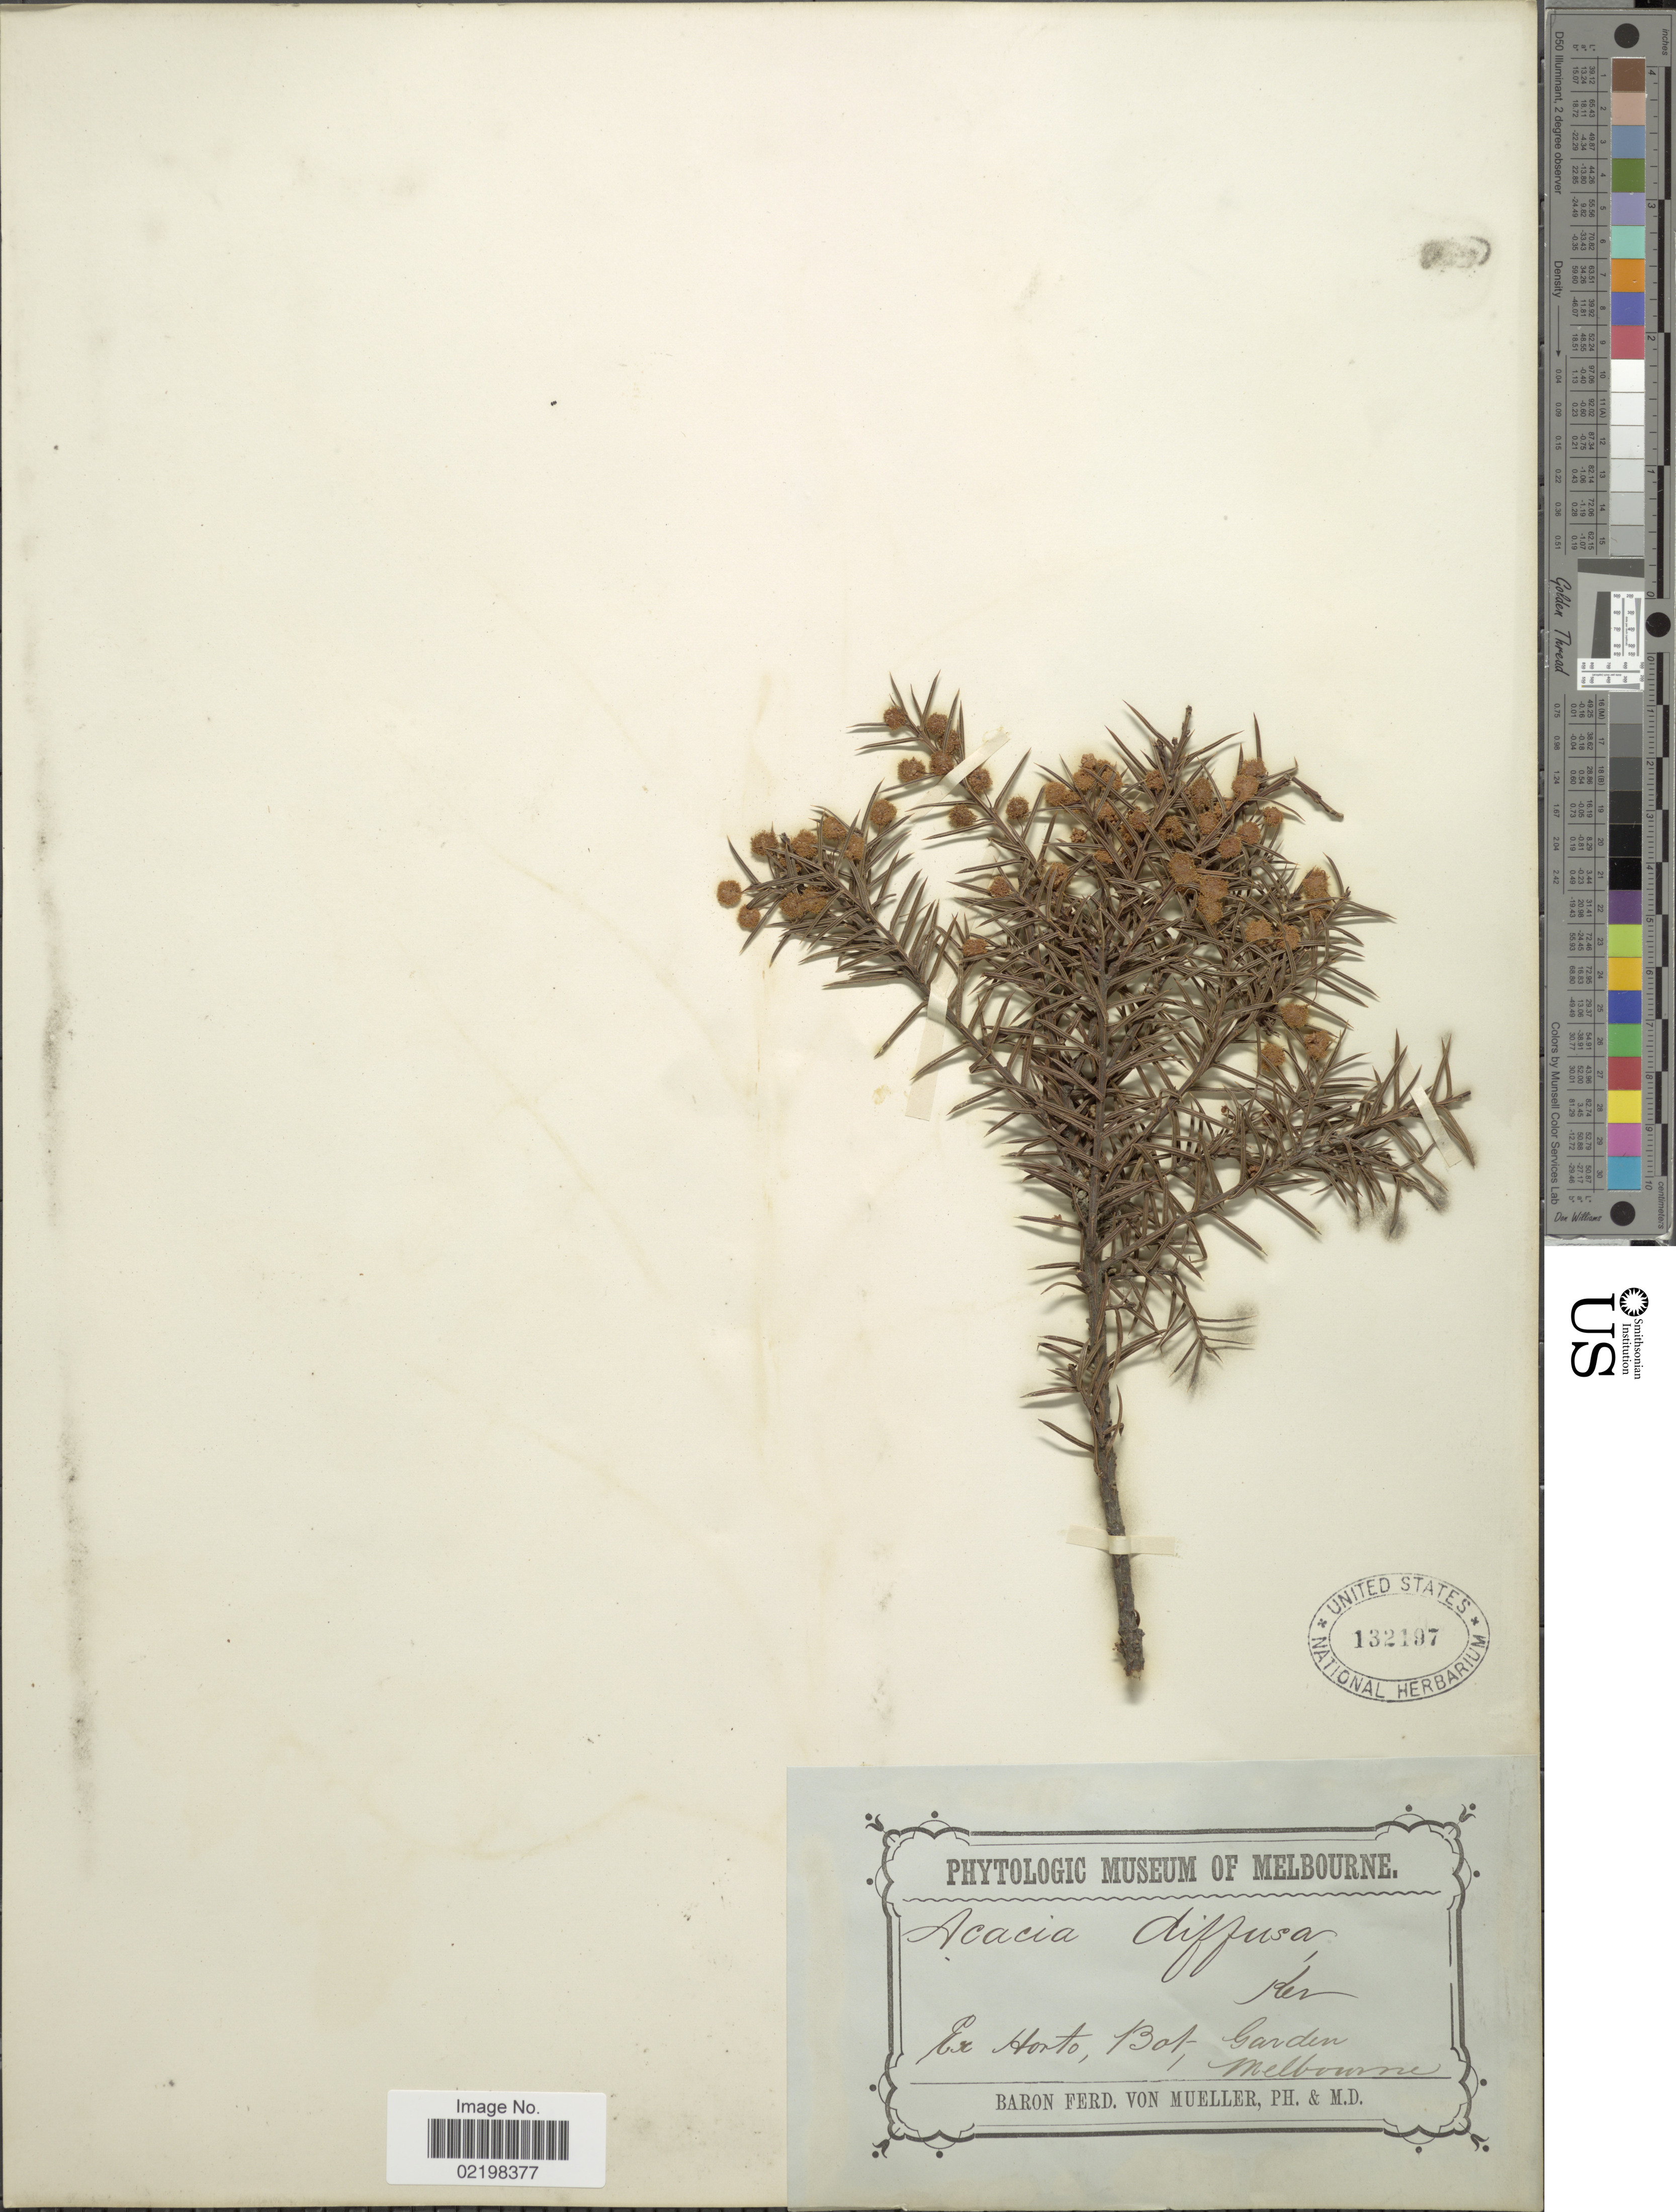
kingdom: Plantae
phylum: Tracheophyta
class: Magnoliopsida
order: Fabales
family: Fabaceae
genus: Acacia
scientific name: Acacia diffusa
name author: Lindl.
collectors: F. Mueller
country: Australia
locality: Ex. Horto. Botanie Garden, Melbourne.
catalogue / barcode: US 132197